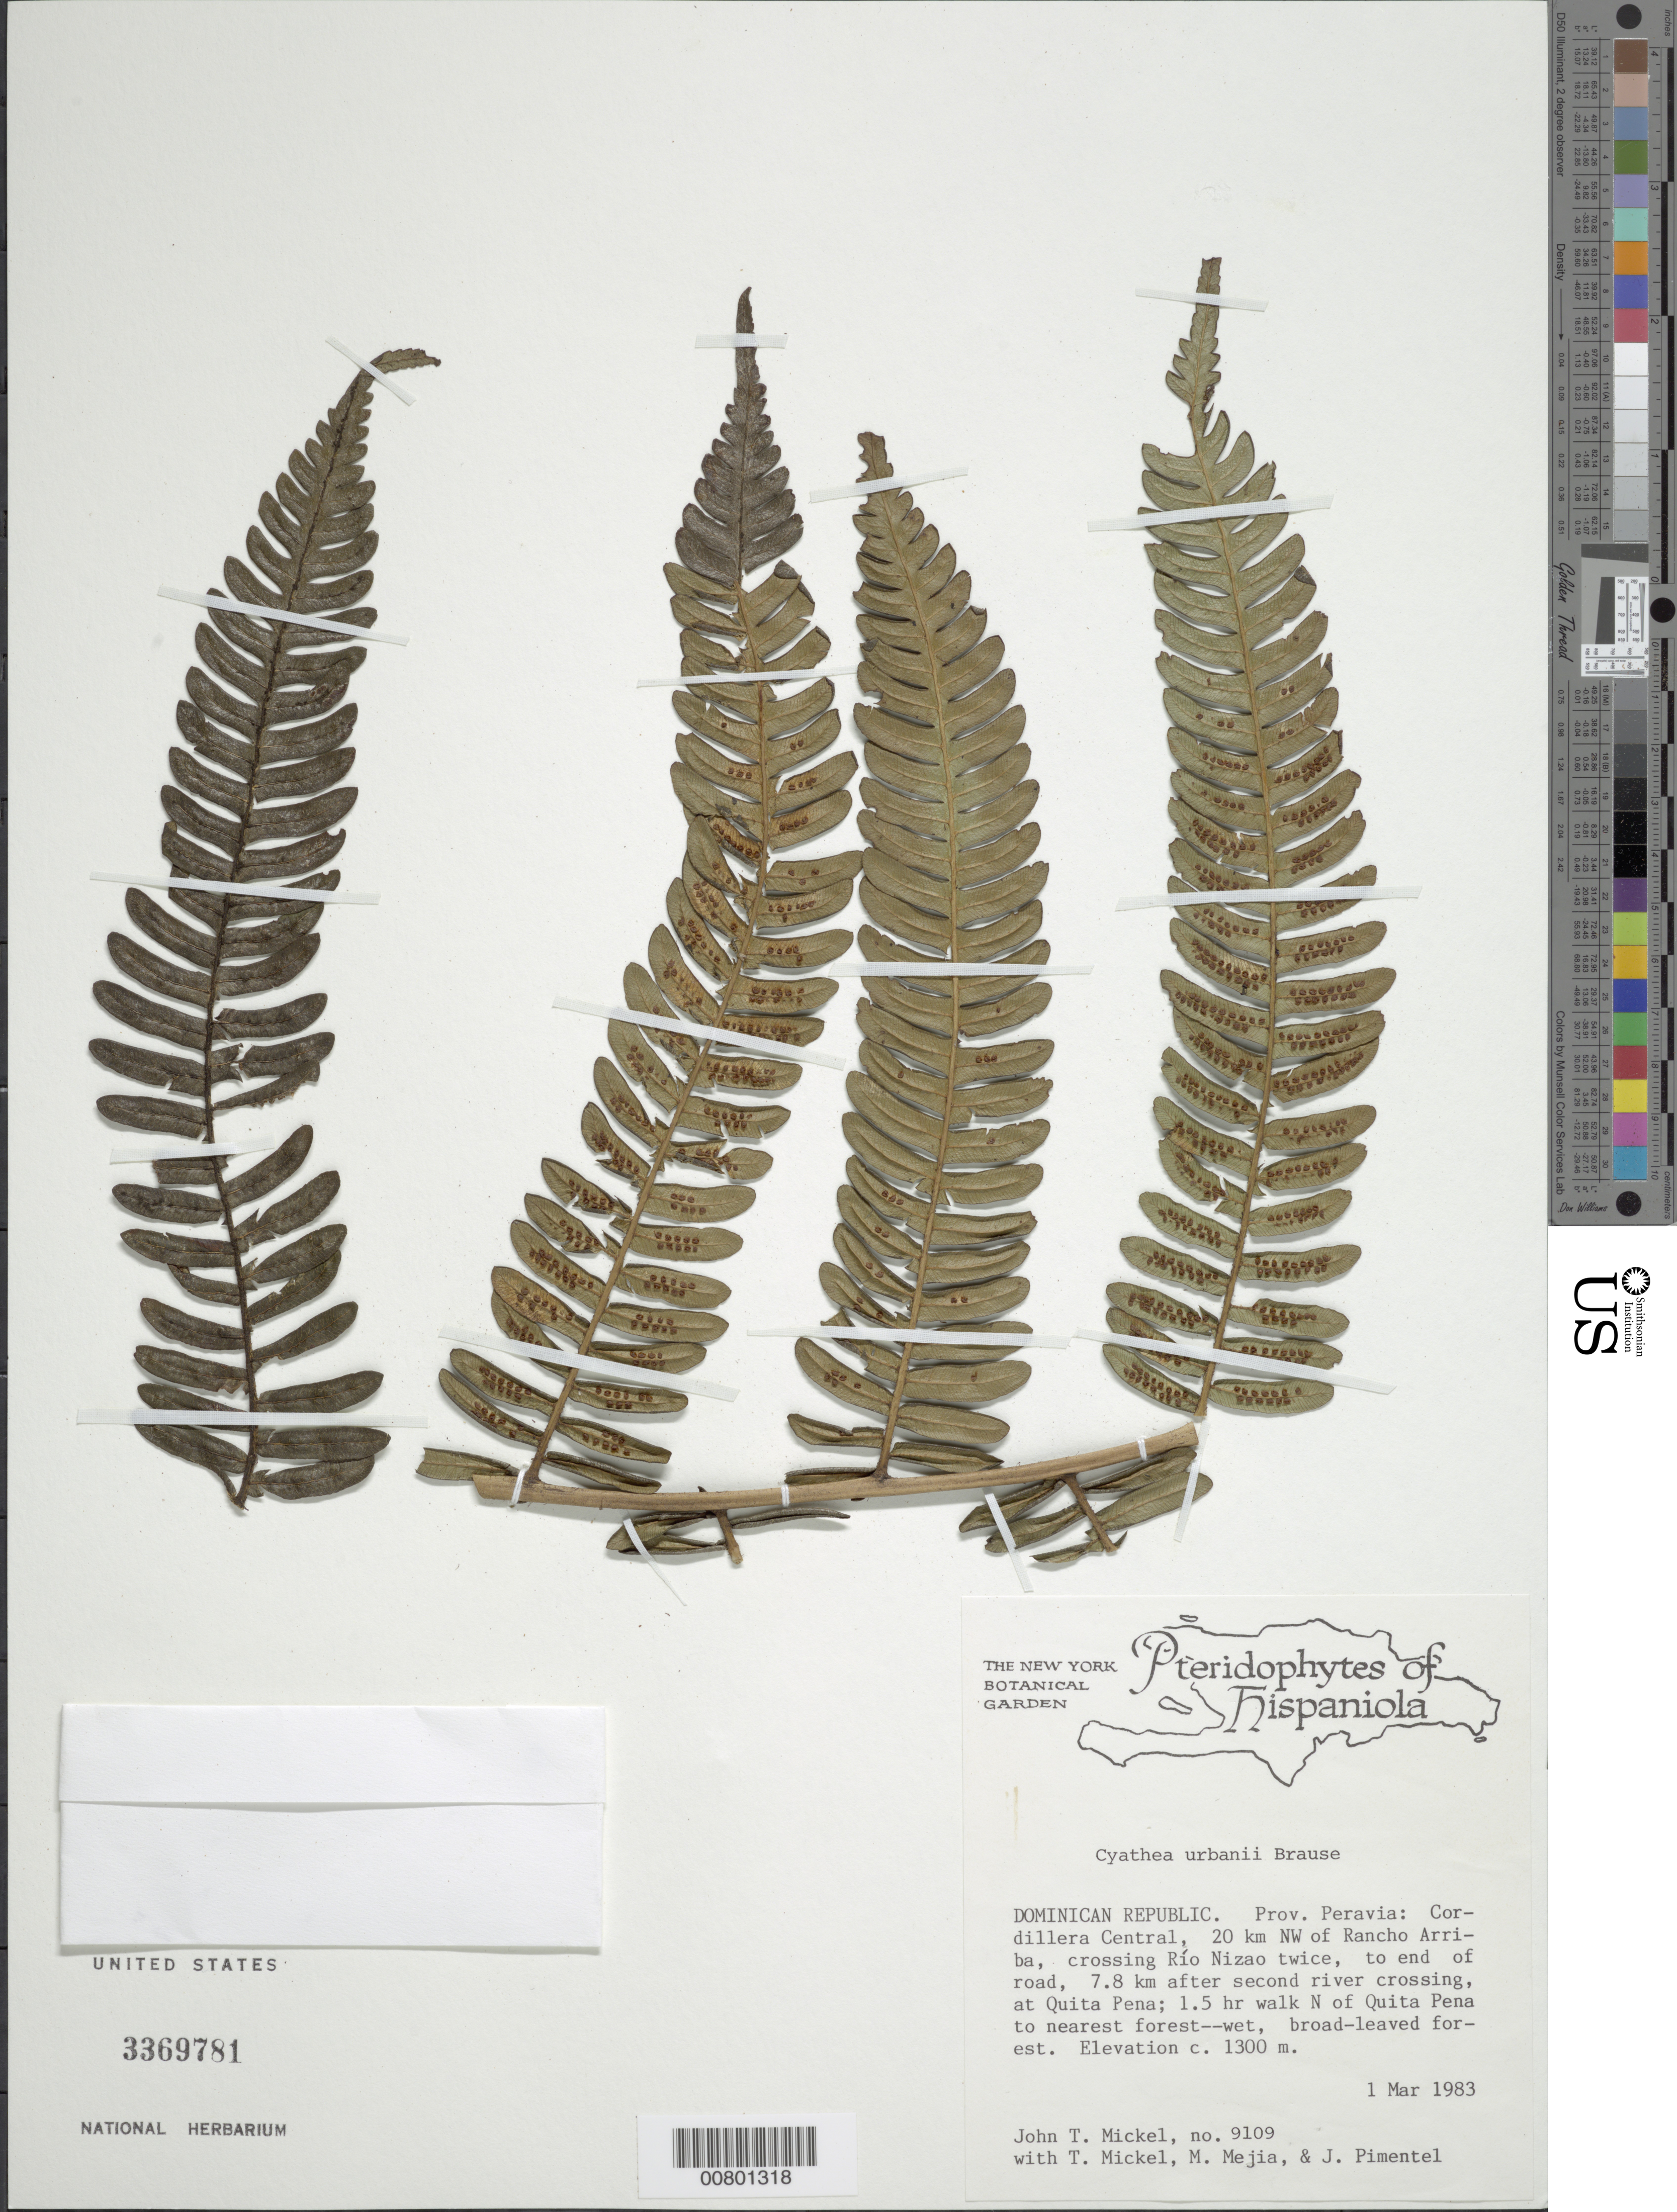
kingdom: Plantae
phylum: Tracheophyta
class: Polypodiopsida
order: Cyatheales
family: Cyatheaceae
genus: Alsophila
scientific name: Alsophila urbanii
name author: (Brause) R.M. Tryon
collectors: J. T. Mickel, T. Mickel, M. Mejia & J. Pimentel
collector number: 9109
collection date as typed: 01 Mar 1983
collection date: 1983-03-01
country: Dominican Republic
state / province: Peravia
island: Hispaniola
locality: Cordillera Central, 20 km NW of Rancho Arriba, crossing Río Nizao twice, to end of road, at Quita Pena, 1.5 hr walk H of Quita Pena to nearest forest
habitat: Wet, broad-leaved forest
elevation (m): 1300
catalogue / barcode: US 3369781